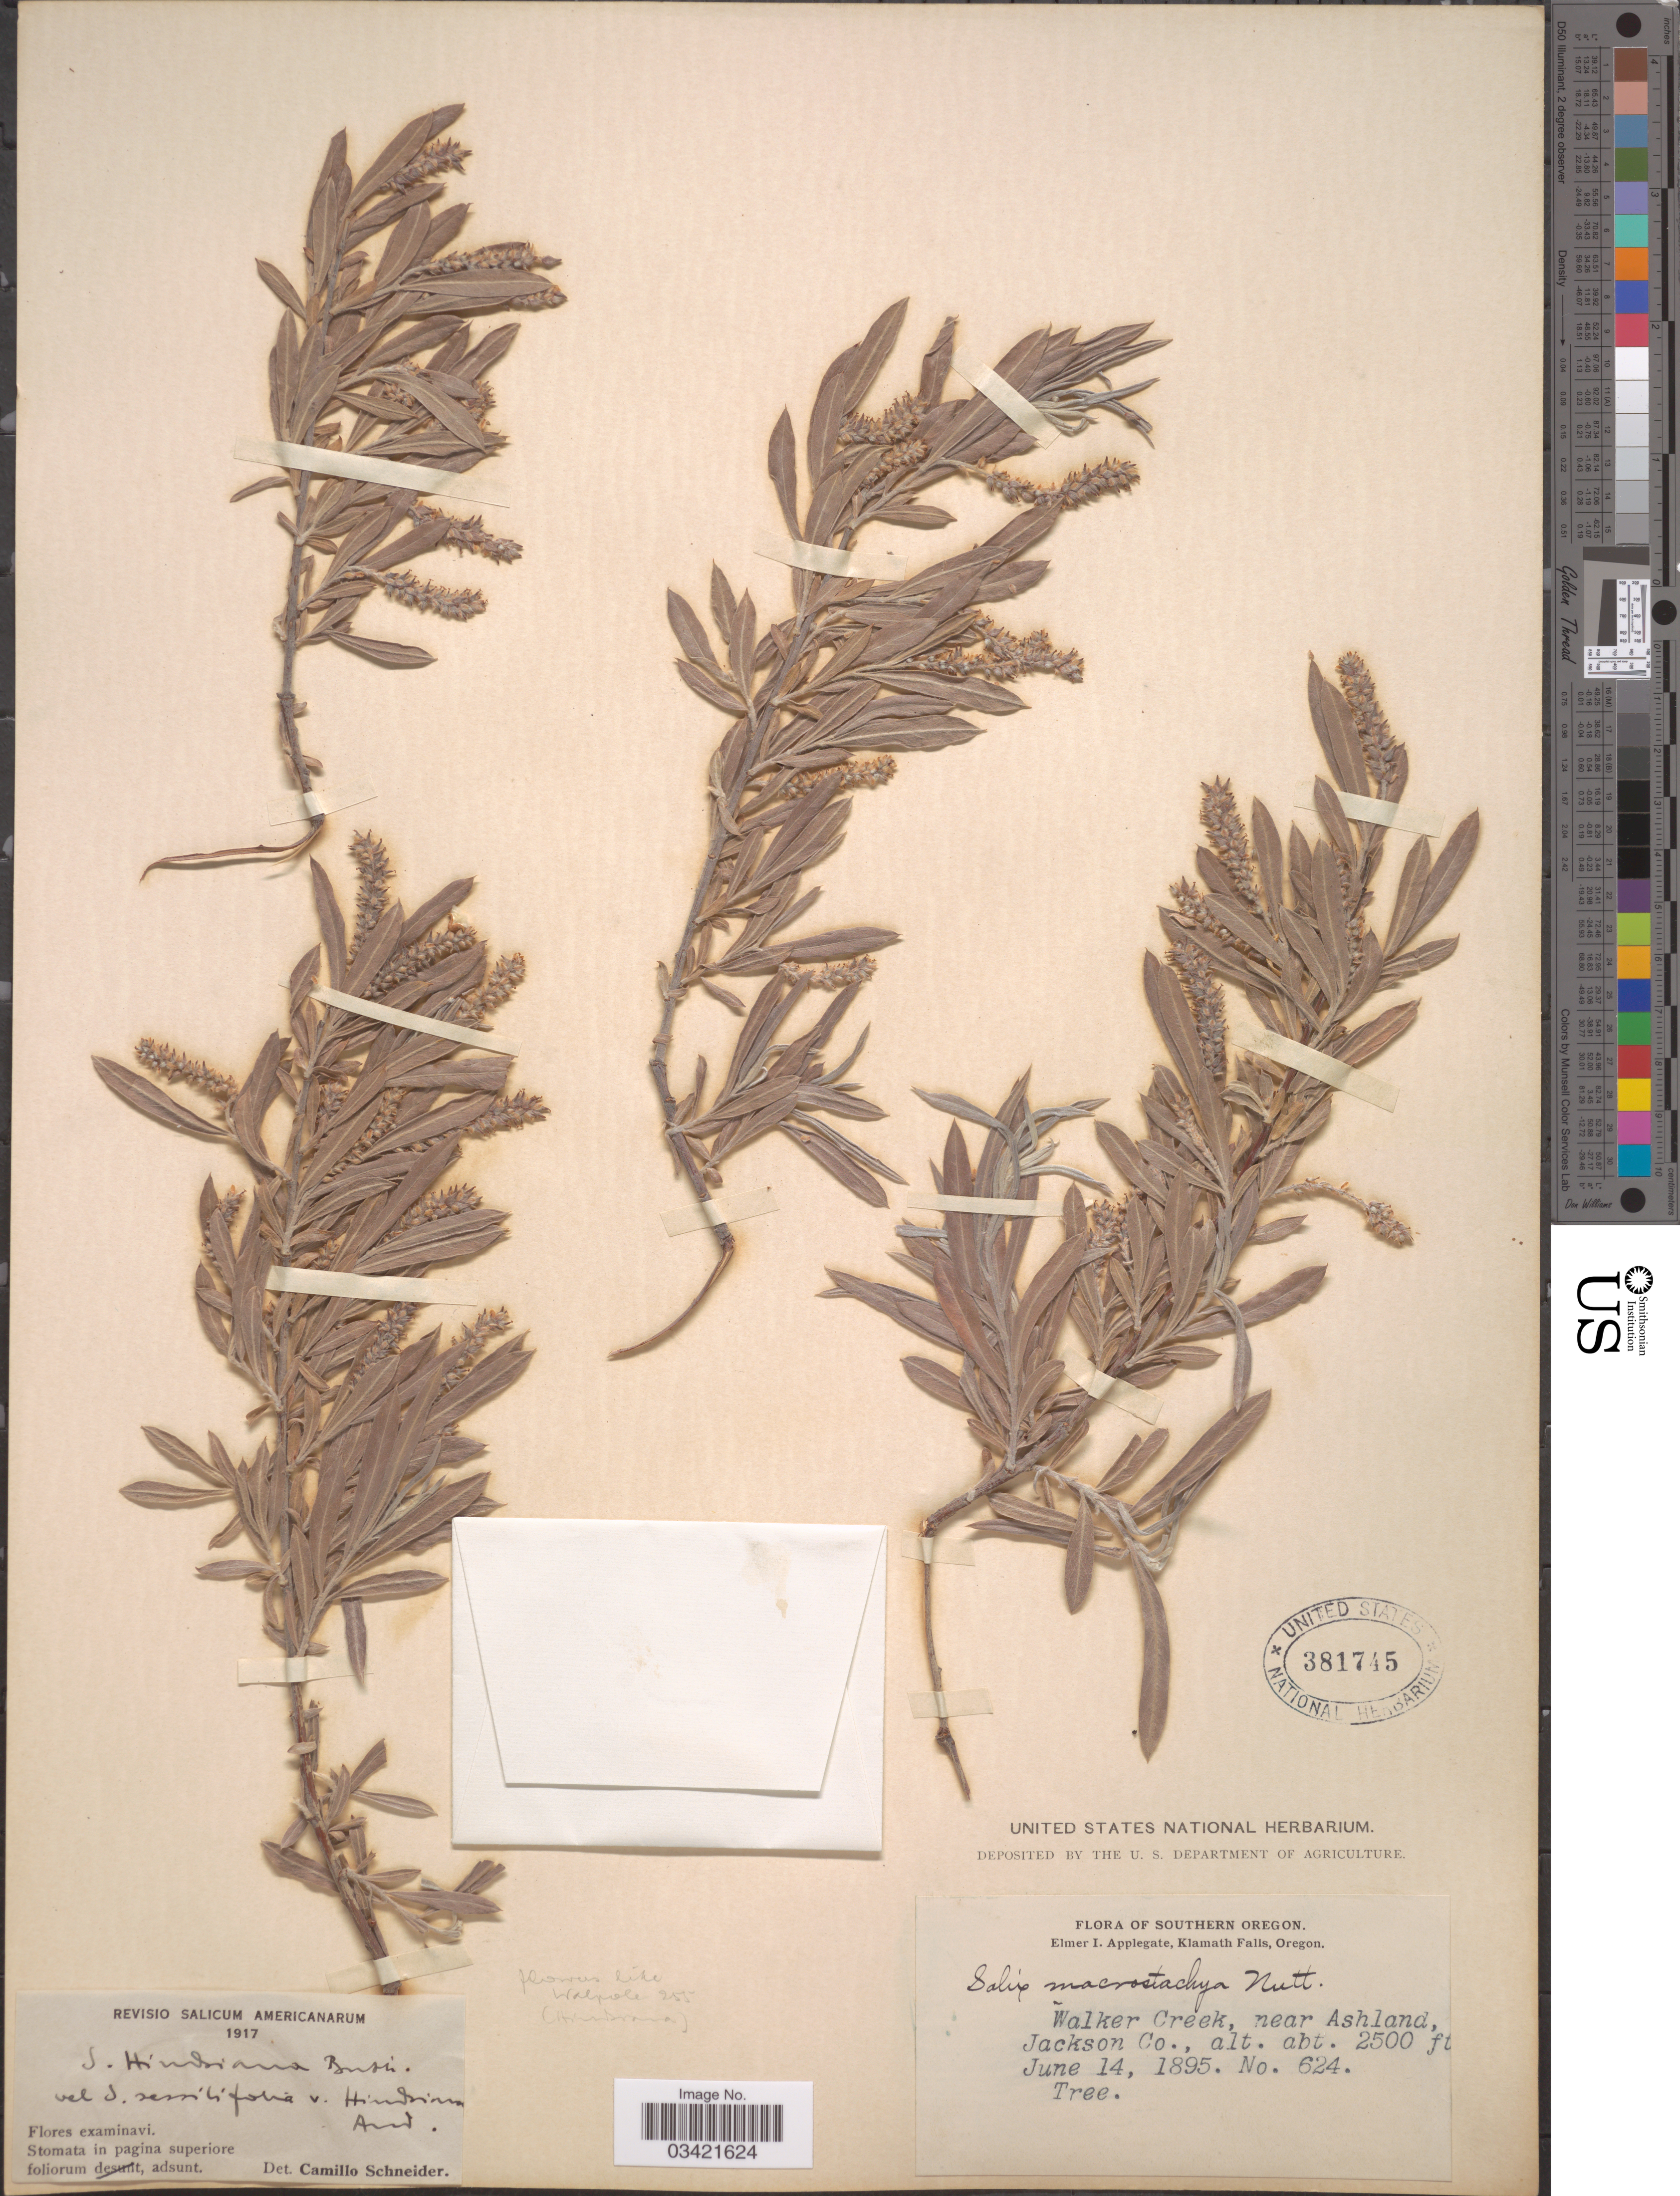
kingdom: Plantae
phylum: Tracheophyta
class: Magnoliopsida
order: Malpighiales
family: Salicaceae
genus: Salix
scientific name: Salix hindsiana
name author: Benth.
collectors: E. I. Applegate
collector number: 624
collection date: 1895-06-14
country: United States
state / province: Oregon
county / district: Jackson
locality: Southern Oregon. Walker Creek, near Ashland, Jackson Co.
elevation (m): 762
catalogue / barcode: US 381745